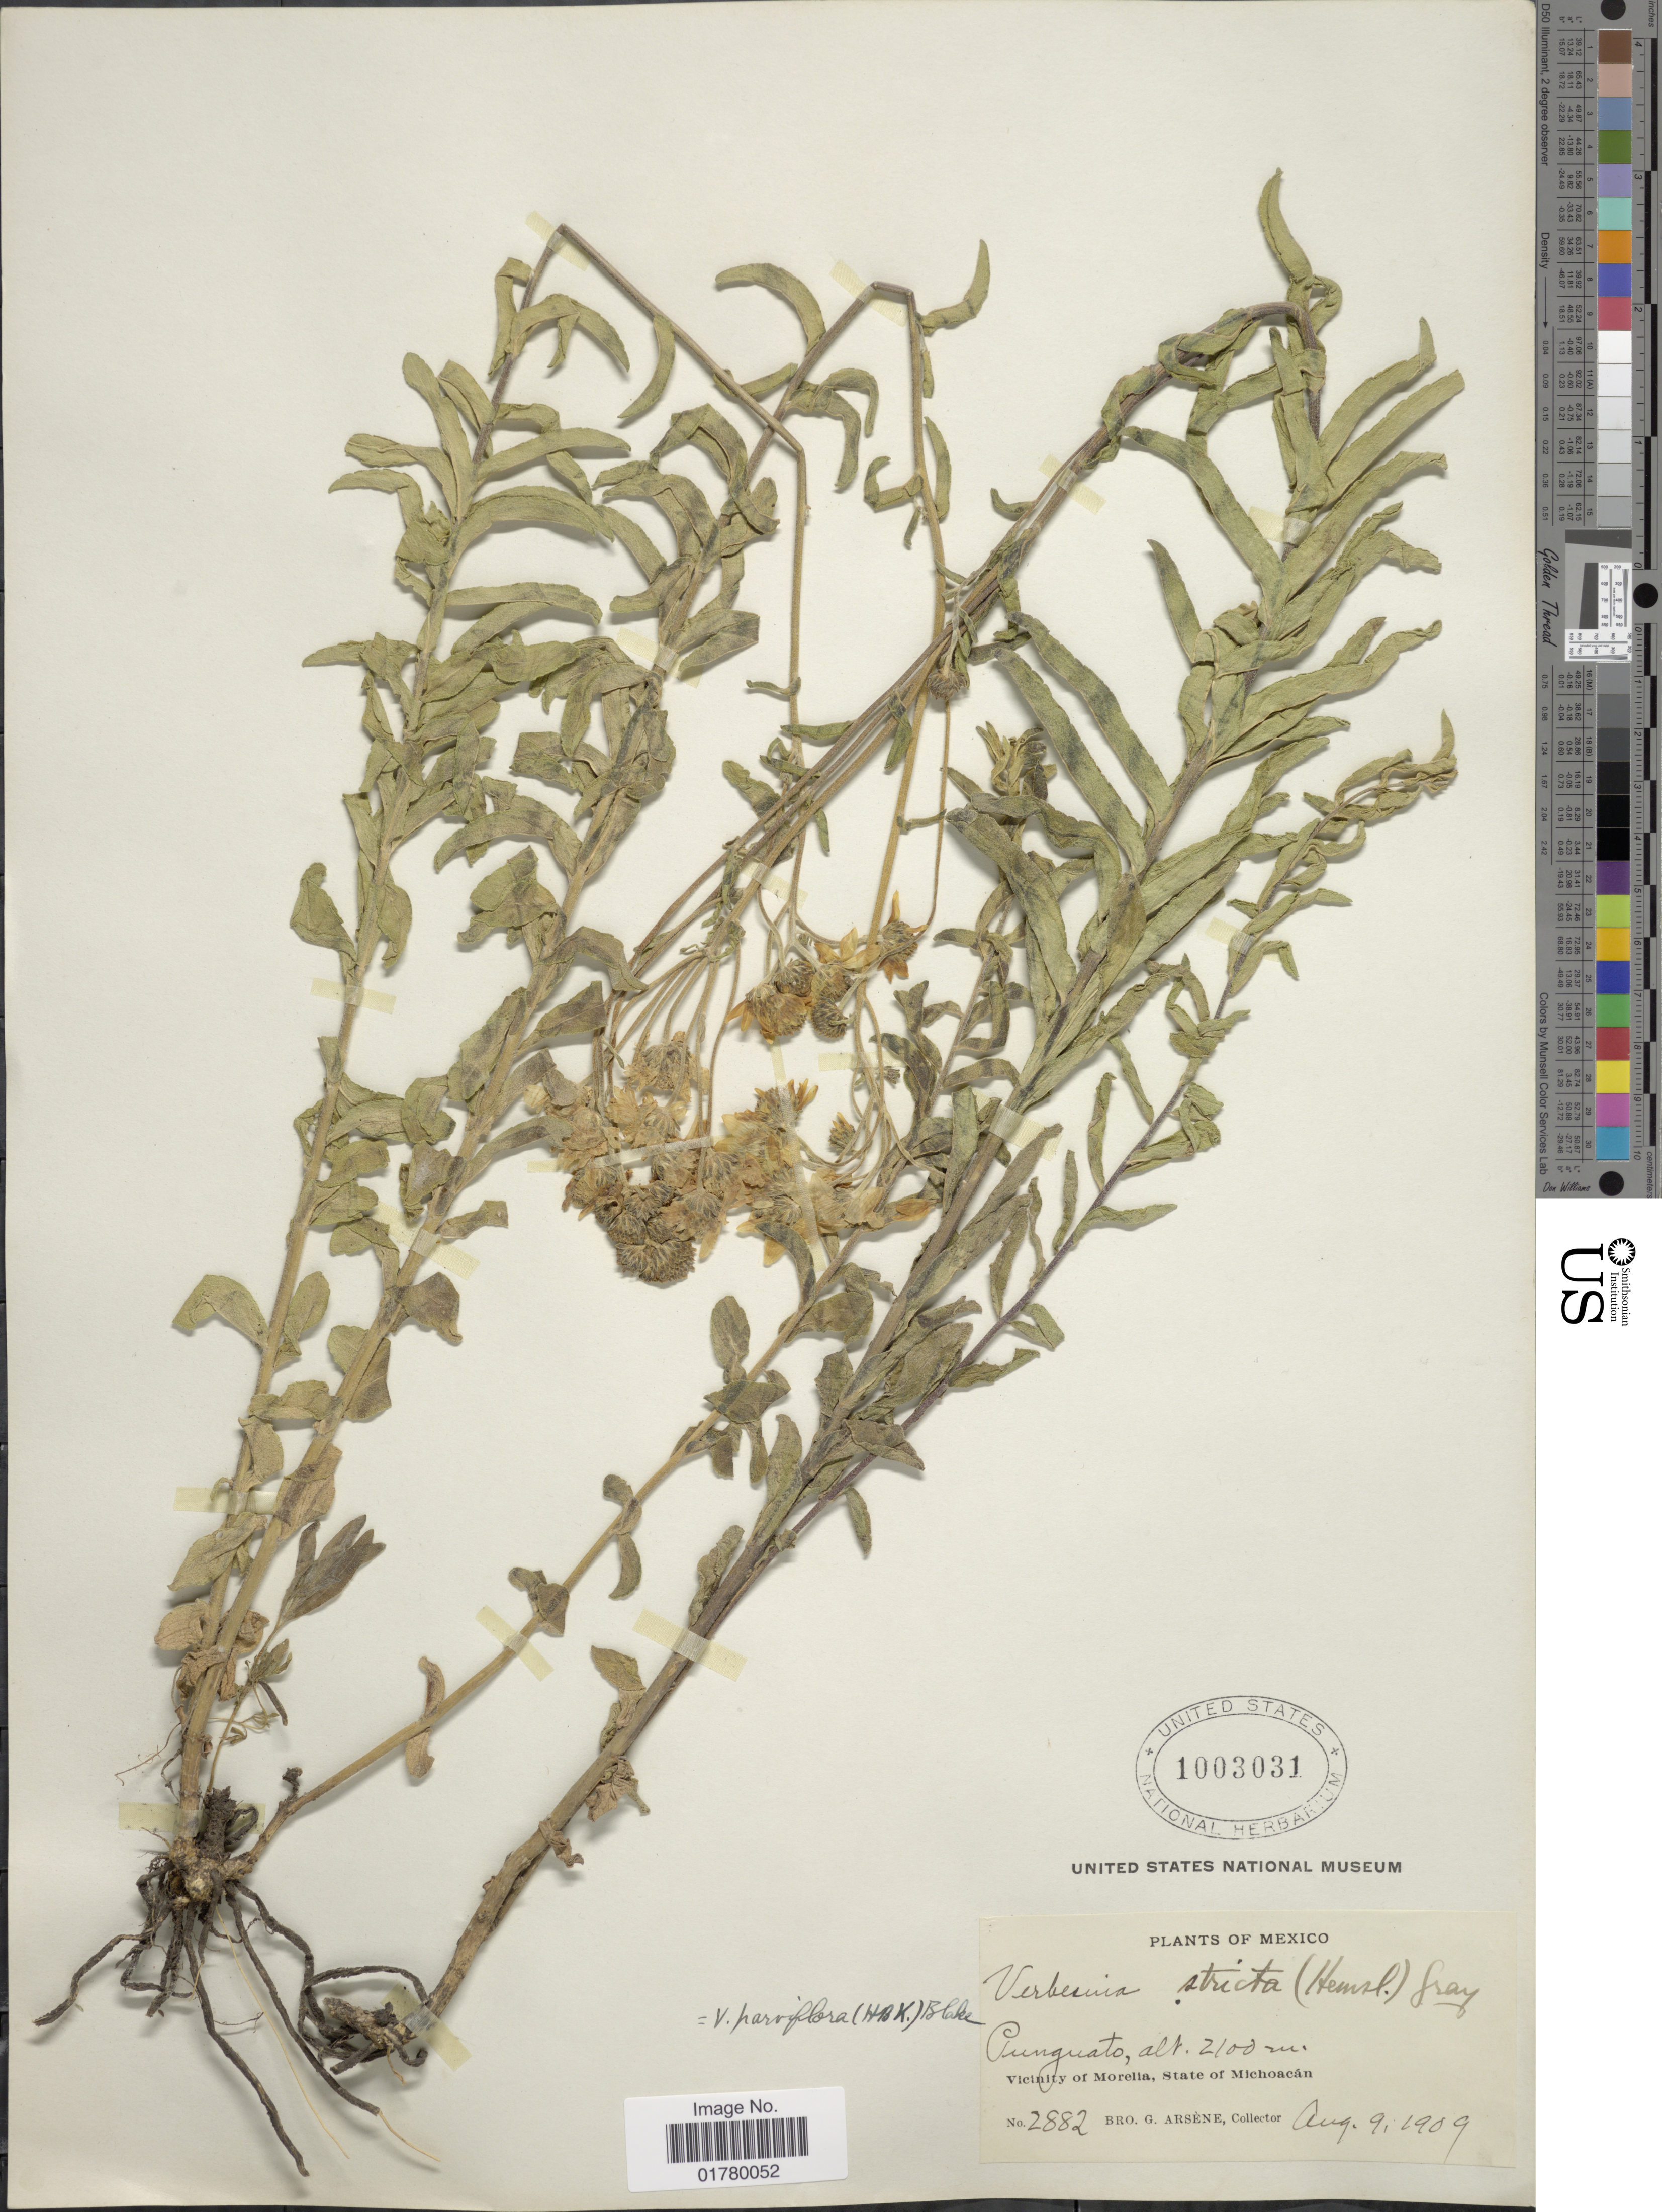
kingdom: Plantae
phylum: Tracheophyta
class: Magnoliopsida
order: Asterales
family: Asteraceae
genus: Verbesina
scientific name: Verbesina parviflora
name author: (Kunth) S.F. Blake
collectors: Bro. G. Arsène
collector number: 2882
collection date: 1909-08-09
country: Mexico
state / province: Michoacán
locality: Punguato, Vicinity of Morelia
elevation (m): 2100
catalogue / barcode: US 1003031